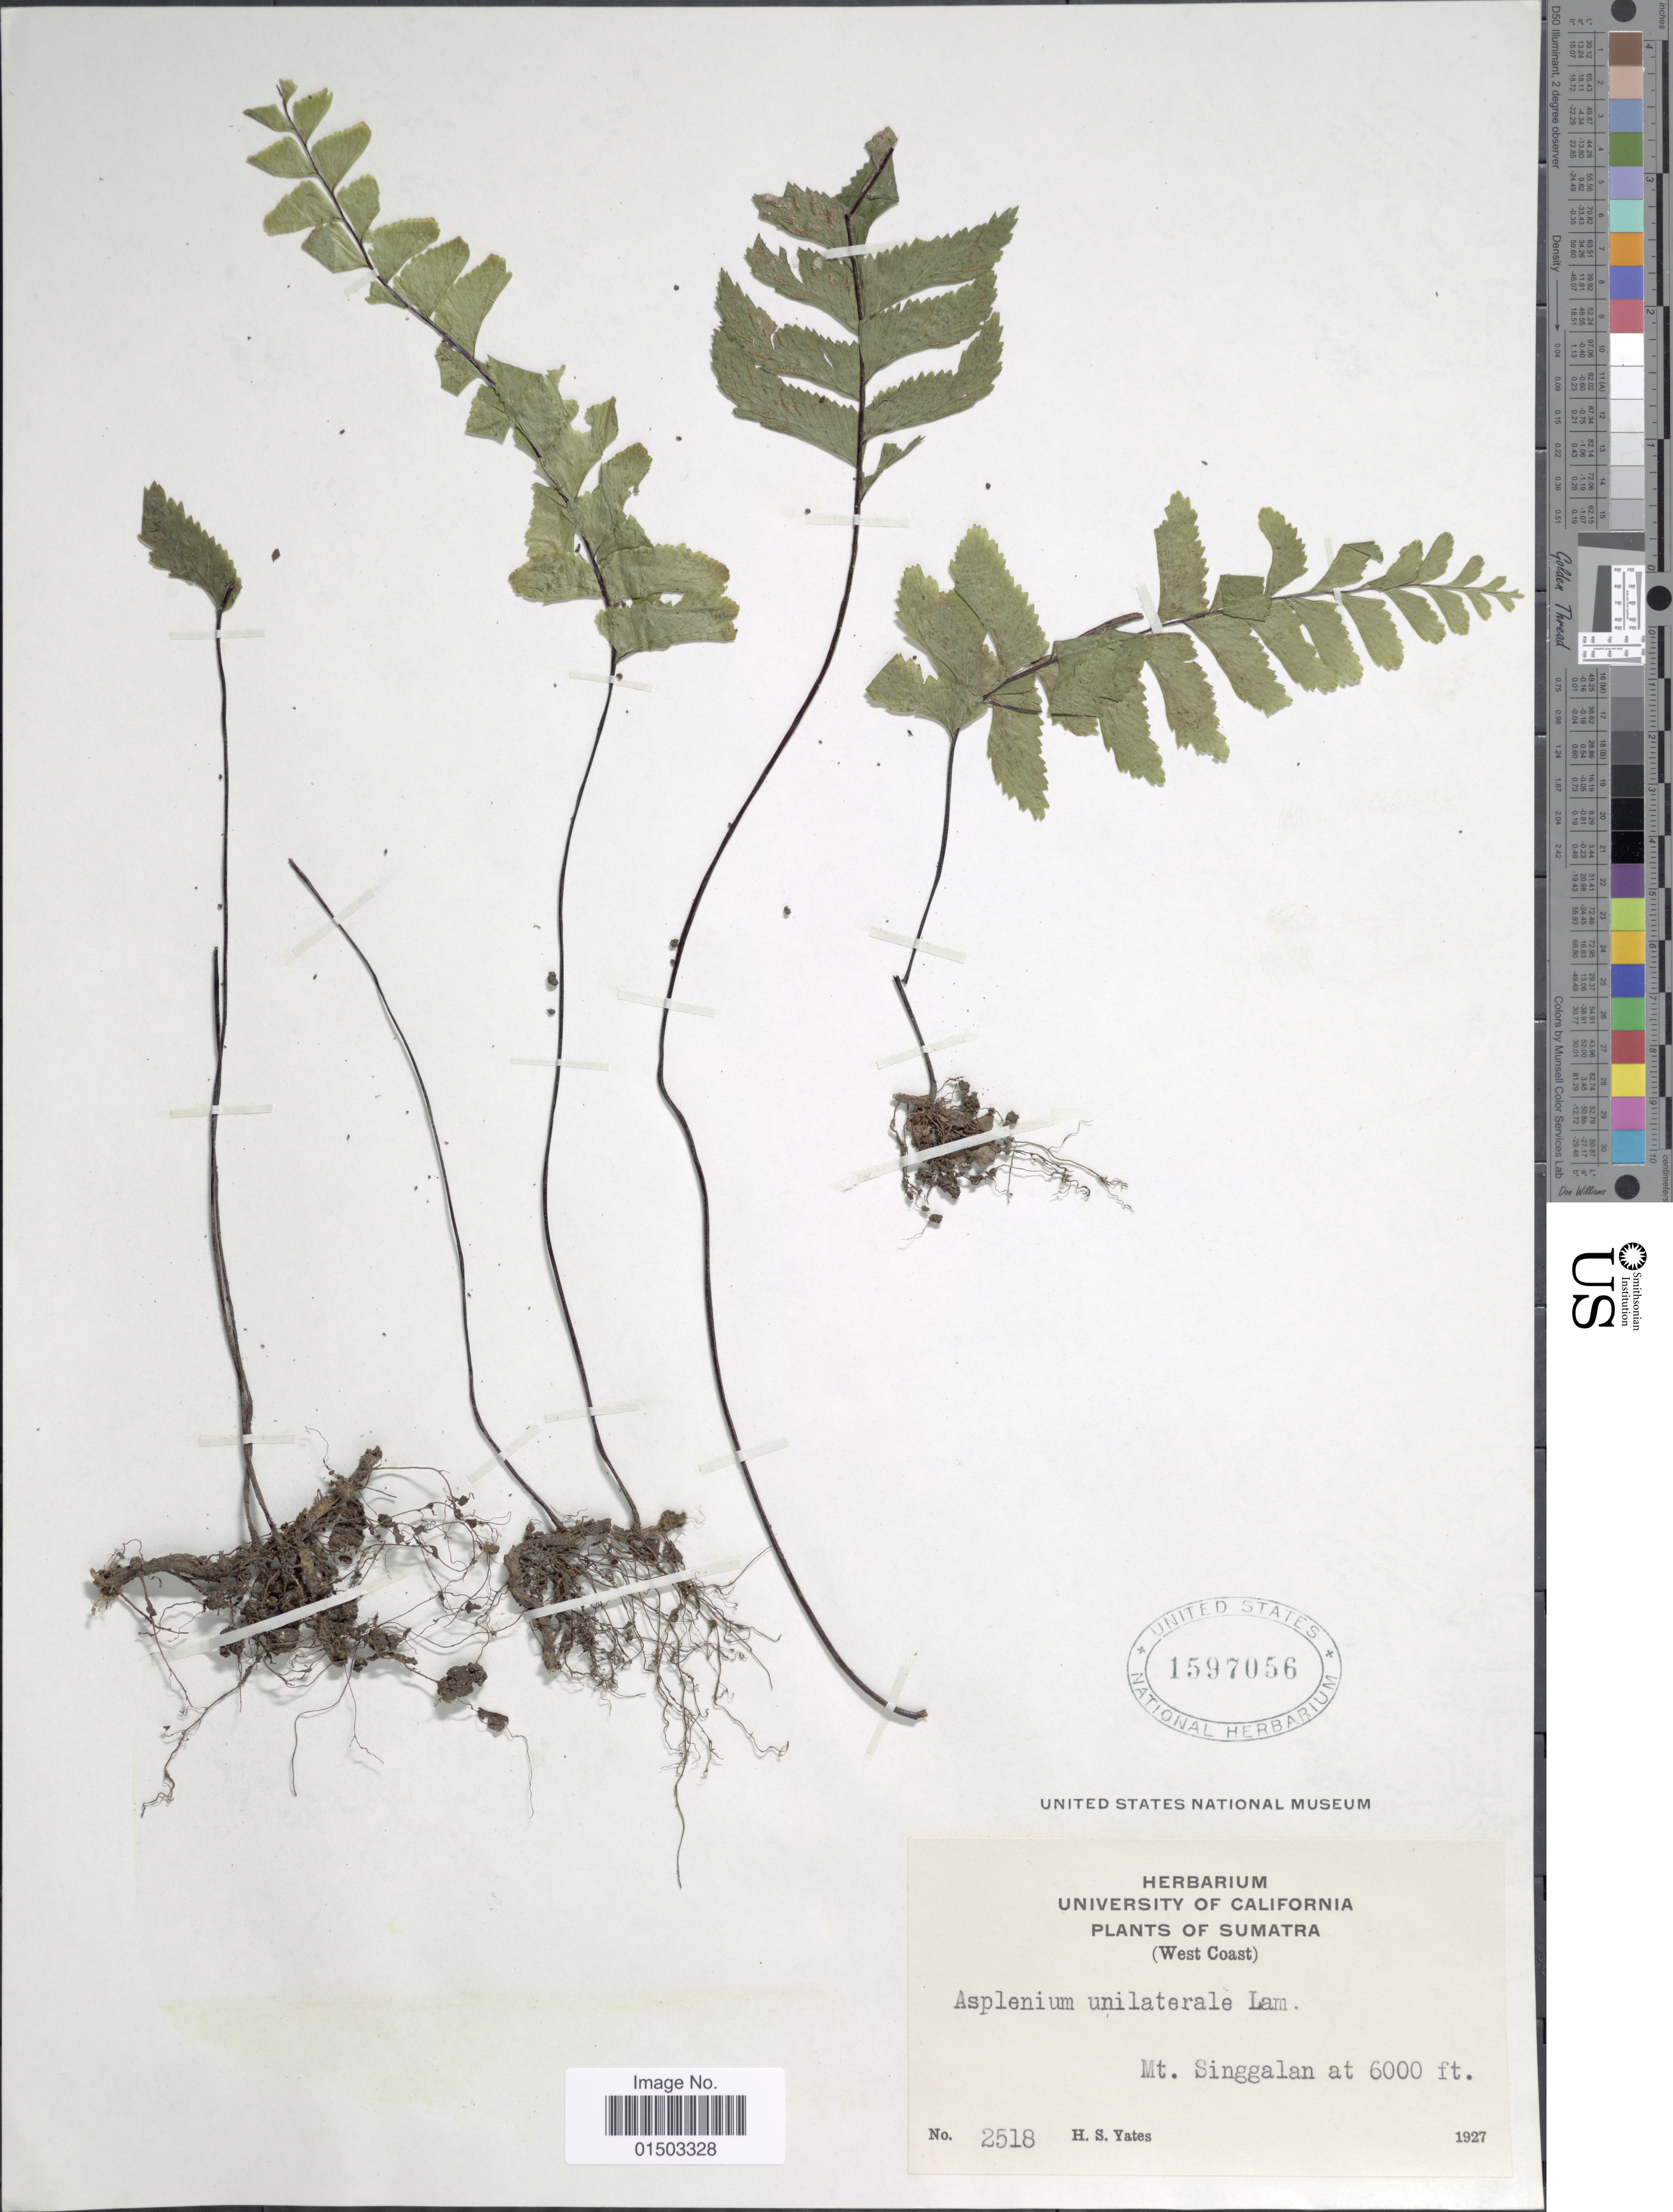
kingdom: Plantae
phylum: Tracheophyta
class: Polypodiopsida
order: Polypodiales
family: Aspleniaceae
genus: Hymenasplenium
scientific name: Hymenasplenium unilaterale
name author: (Lam.) Hayata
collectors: H. S. Yates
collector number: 2518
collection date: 1927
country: Indonesia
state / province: Sumatra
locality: Sumatra, West Coast. Mt. Singgalan.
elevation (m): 1829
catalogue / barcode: US 1597056